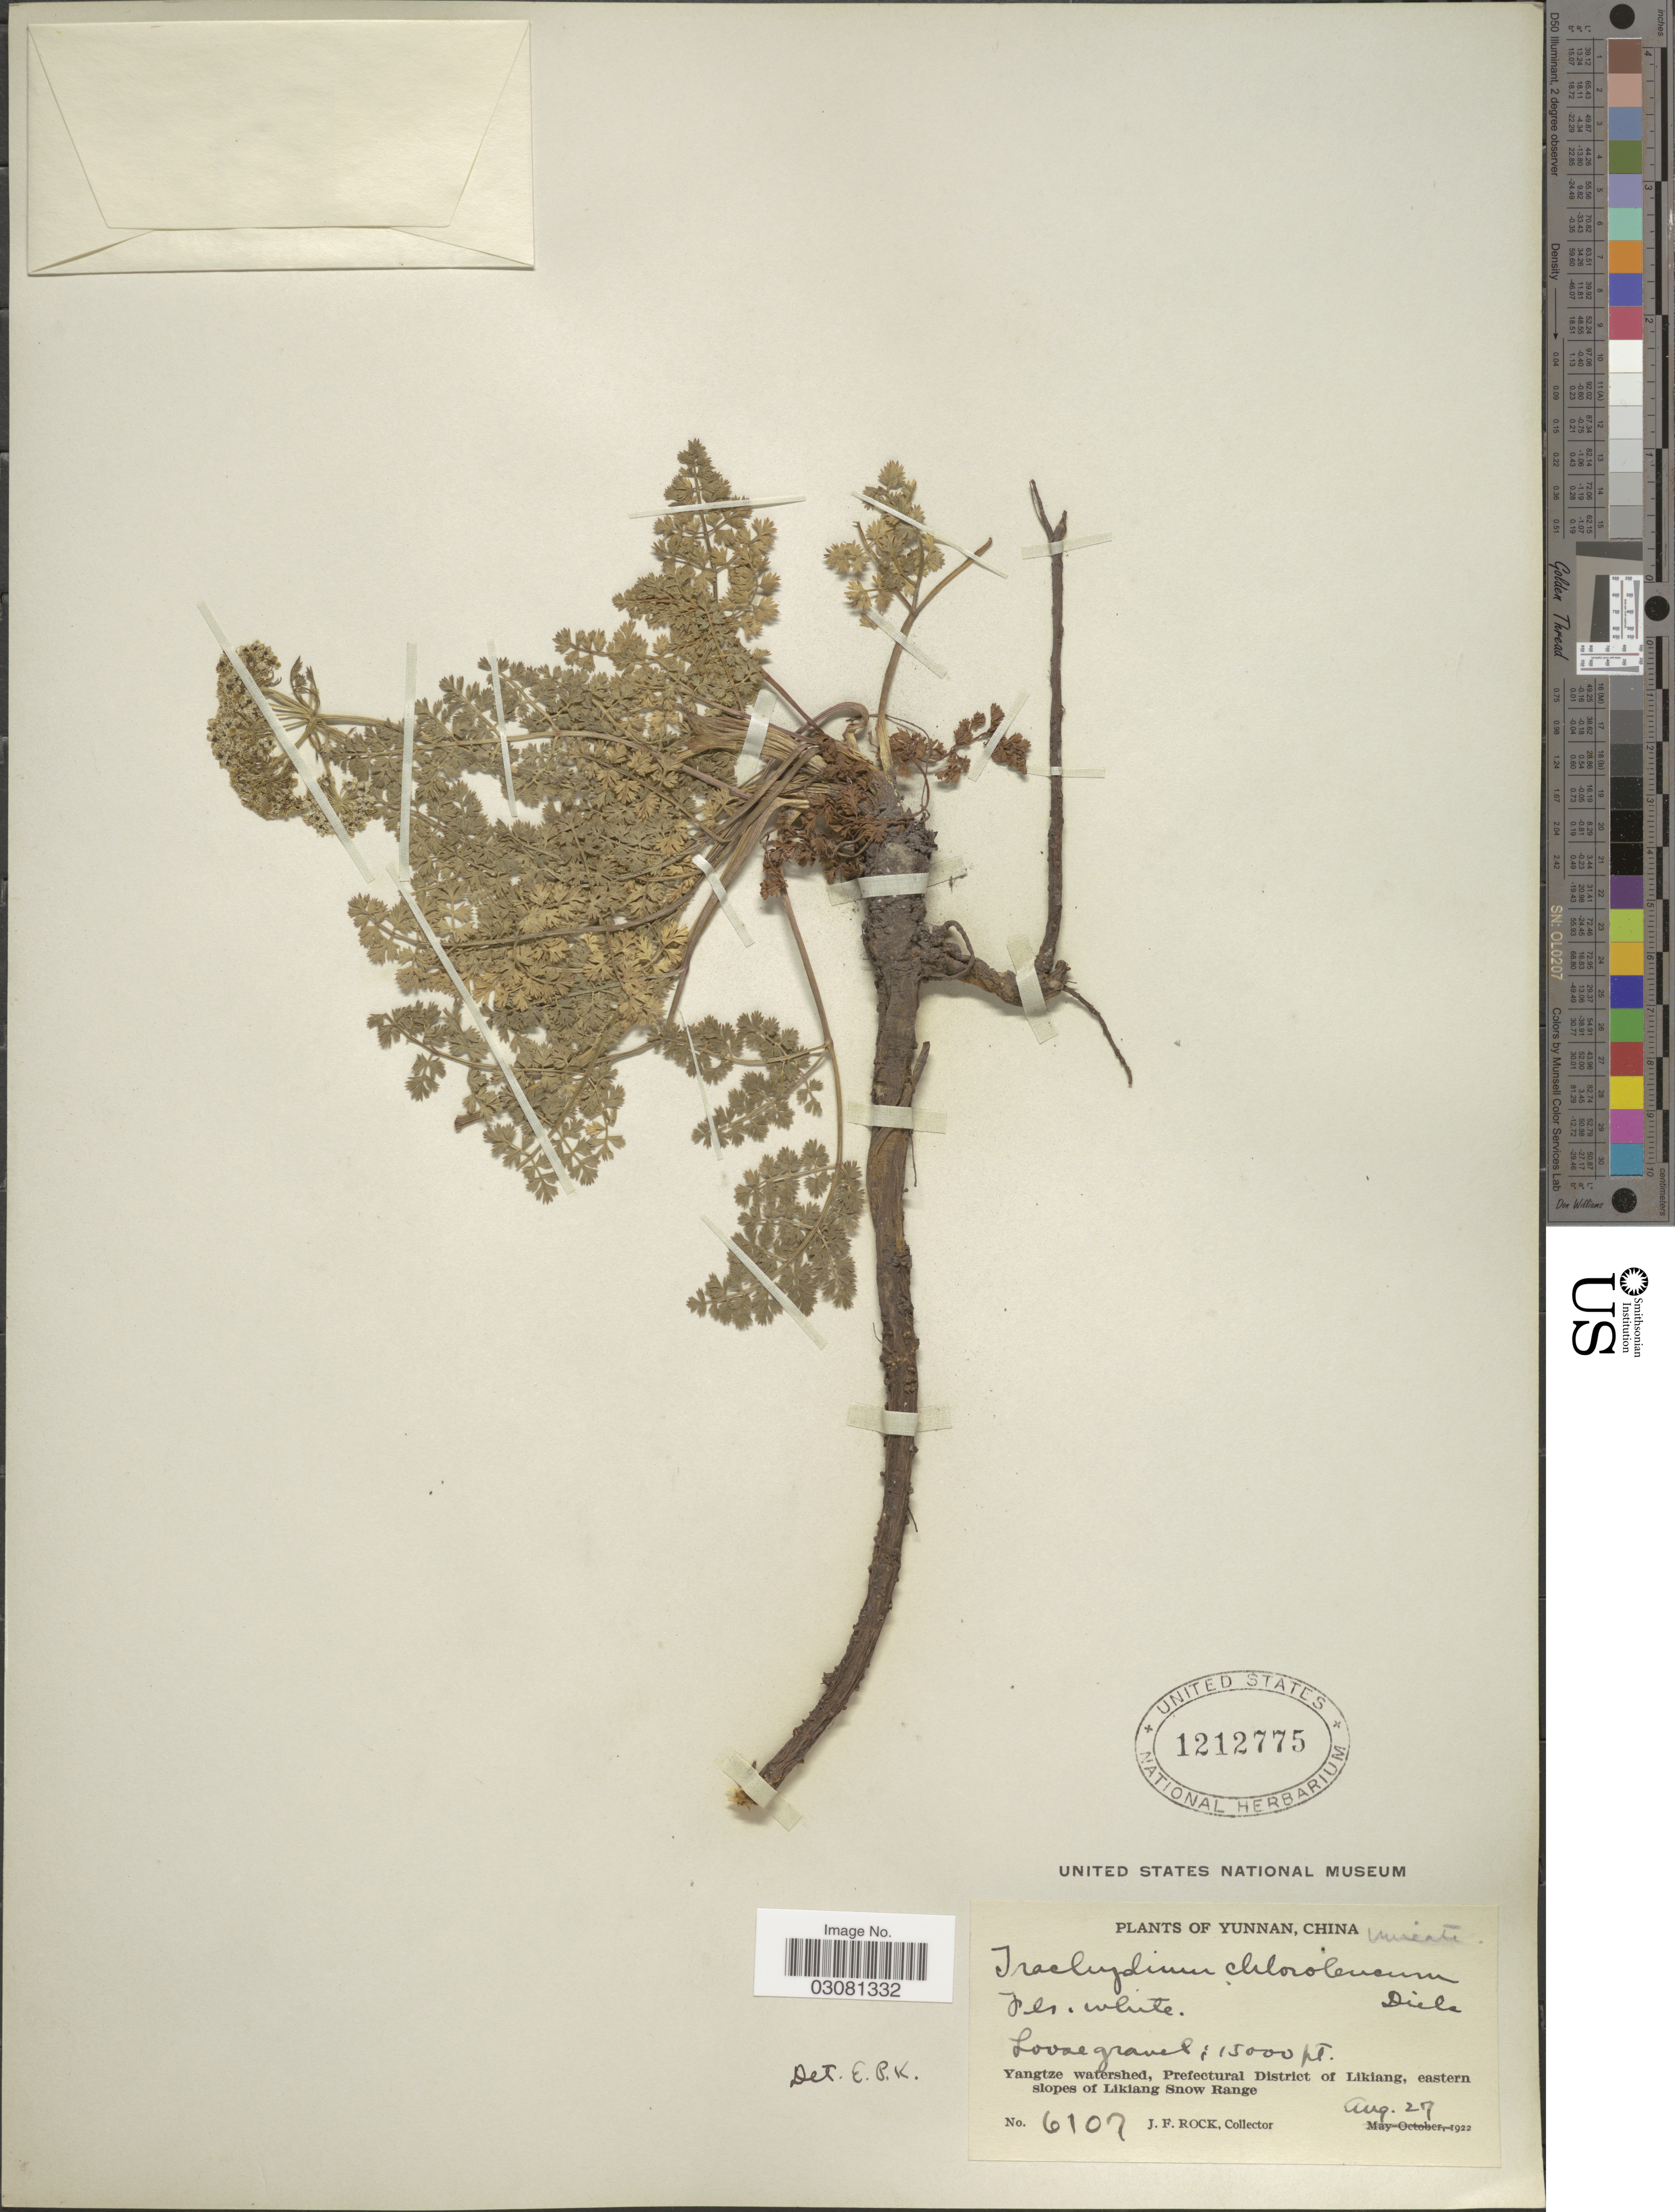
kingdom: Plantae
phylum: Tracheophyta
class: Magnoliopsida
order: Apiales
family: Apiaceae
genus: Trachydium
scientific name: Trachydium chloroleucum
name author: Diels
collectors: J. Rock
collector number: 6107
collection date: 1922-08-27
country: China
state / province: Yunnan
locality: Yangtze watershed, Prefectural District of Likiang, eastern slopes of Likiang Snow Range.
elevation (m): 4572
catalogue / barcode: US 1212775